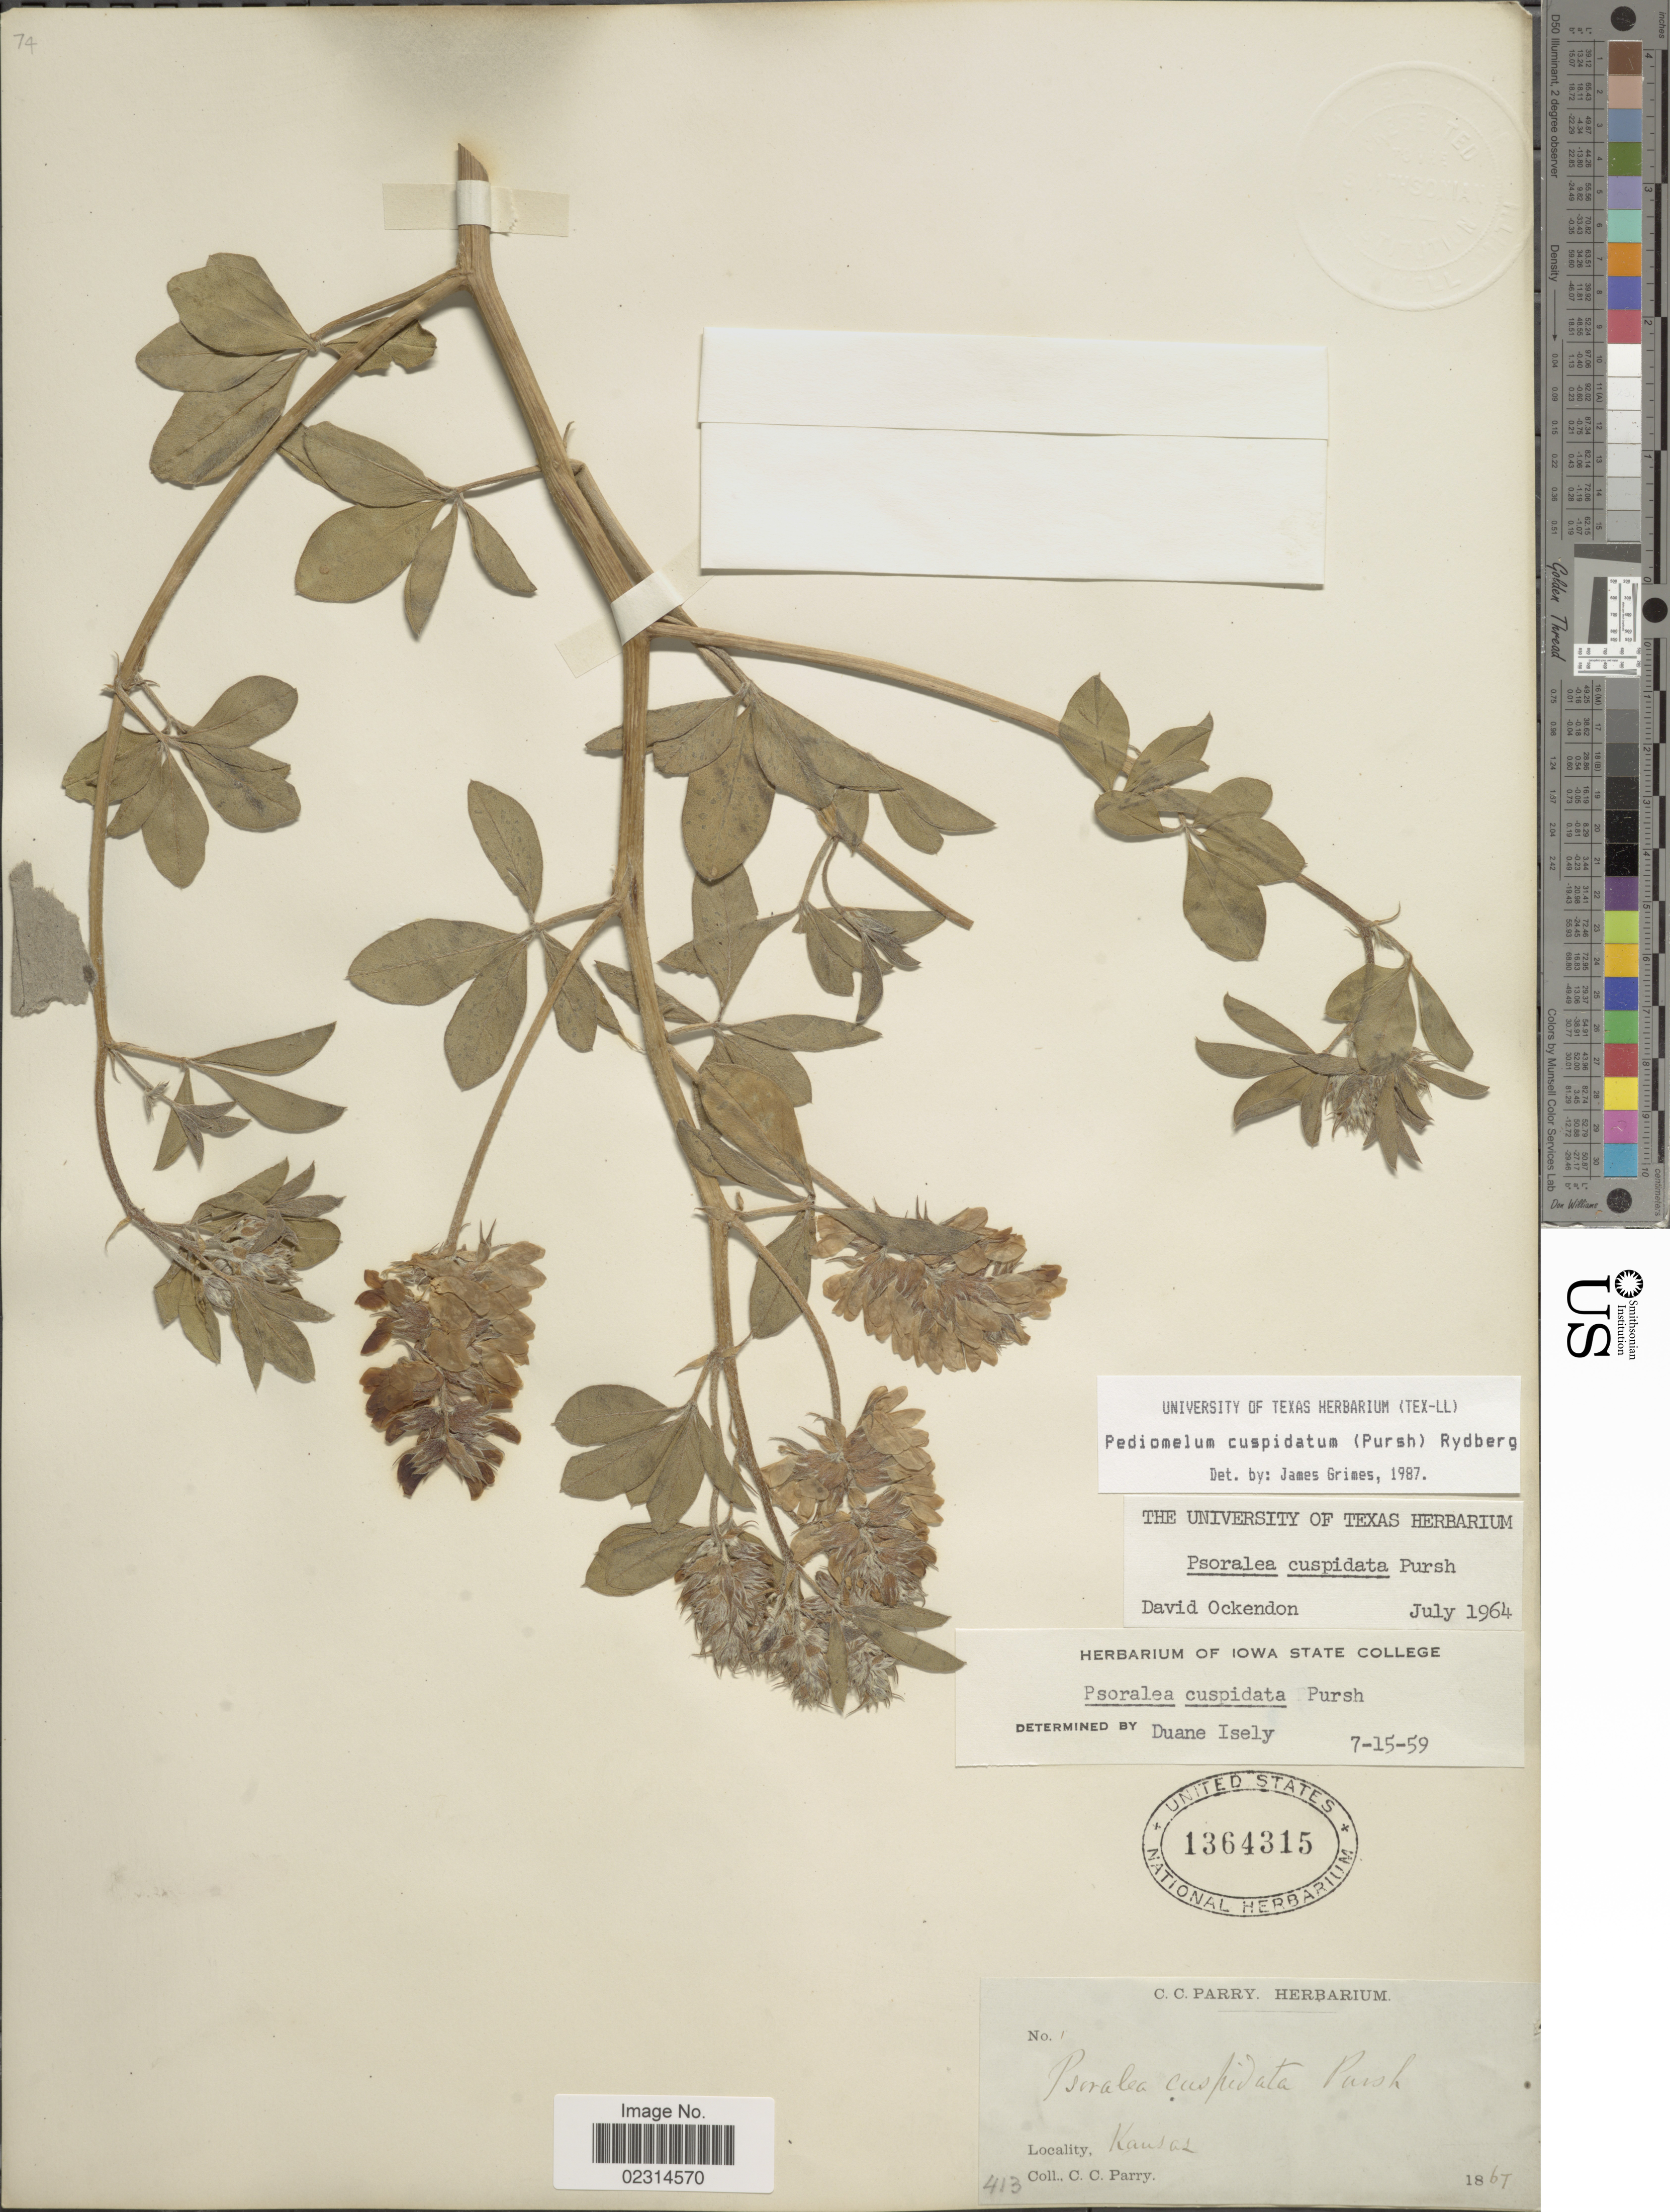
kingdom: Plantae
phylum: Tracheophyta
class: Magnoliopsida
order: Fabales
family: Fabaceae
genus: Pediomelum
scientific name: Pediomelum cuspidatum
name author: (Pursh) Rydb.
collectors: C. C. Parry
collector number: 413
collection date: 1867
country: United States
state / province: Kansas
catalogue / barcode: US 1364315